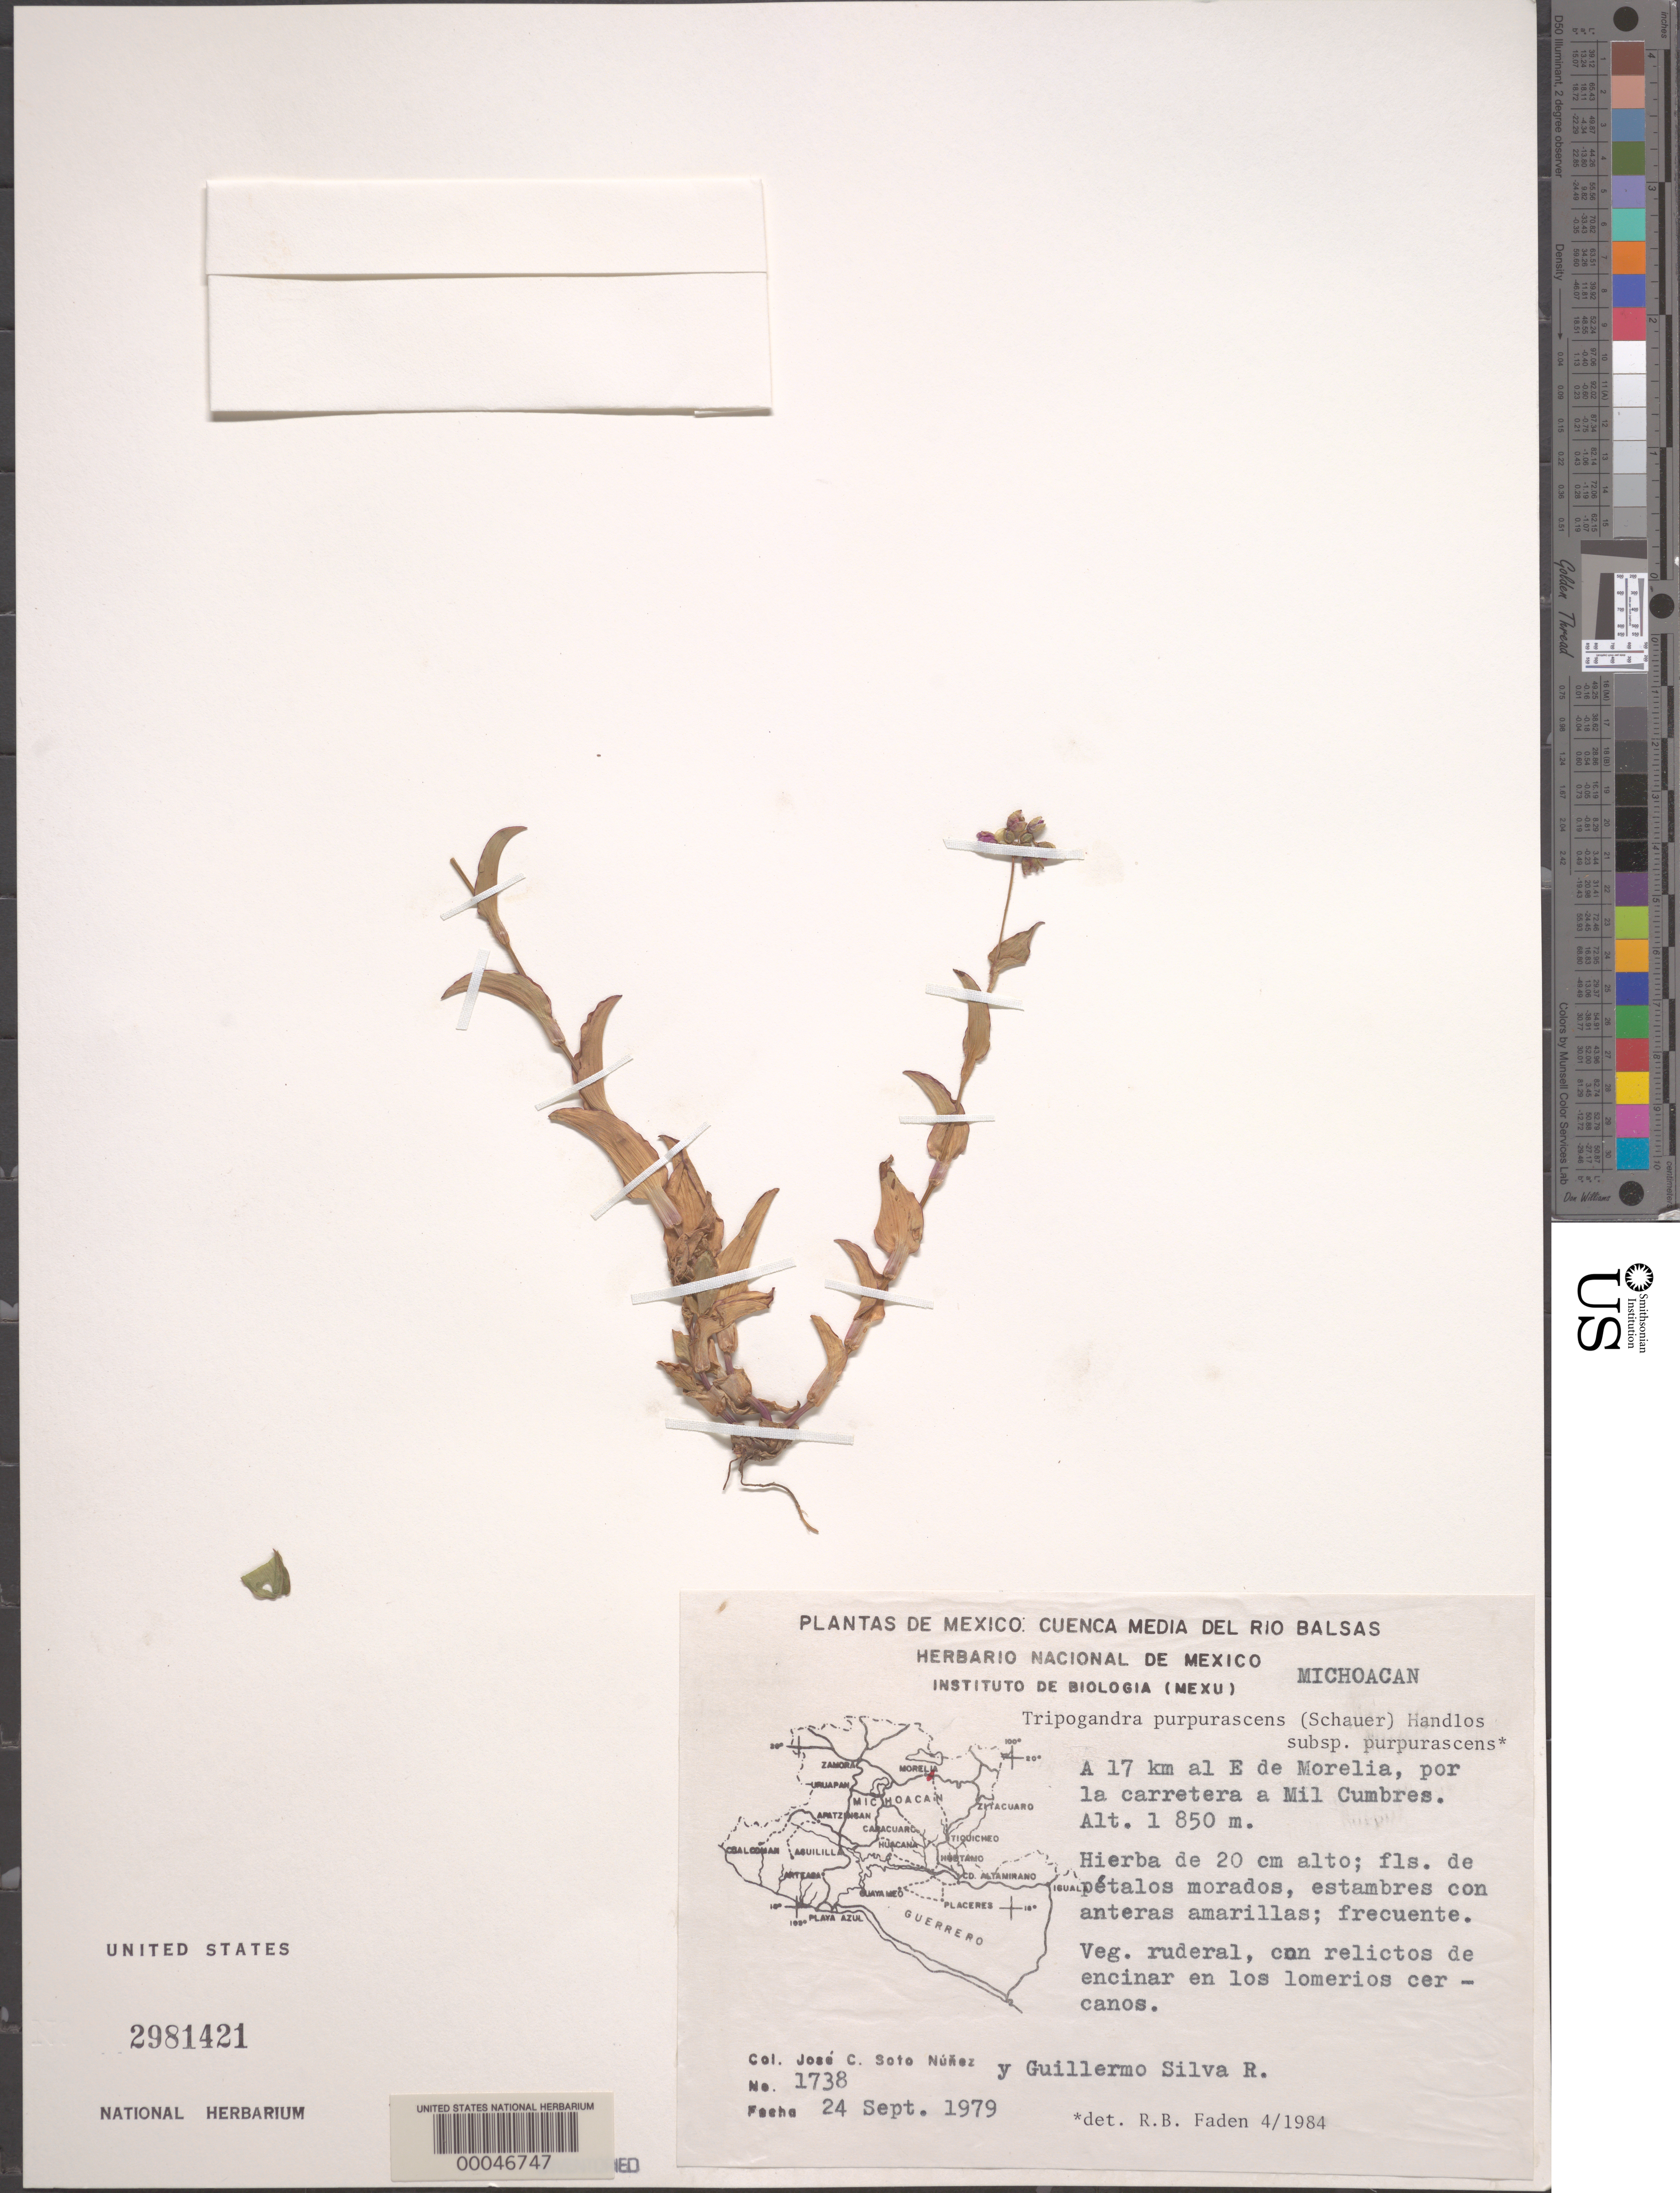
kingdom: Plantae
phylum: Tracheophyta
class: Liliopsida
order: Commelinales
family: Commelinaceae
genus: Tripogandra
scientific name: Tripogandra purpurascens subsp. purpurascens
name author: (S. Schauer) Handlos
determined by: Faden, Robert B., (US), Smithsonian Institution - National Museum of Natural History (UNITED STATES)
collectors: J. C. Soto Núñez & G. Silva R.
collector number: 1738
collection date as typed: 24 Sep 1979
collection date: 1979-09-24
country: Mexico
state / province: Michoacán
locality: E of Morelia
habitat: Ruderal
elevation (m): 1850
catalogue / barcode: US 2981421